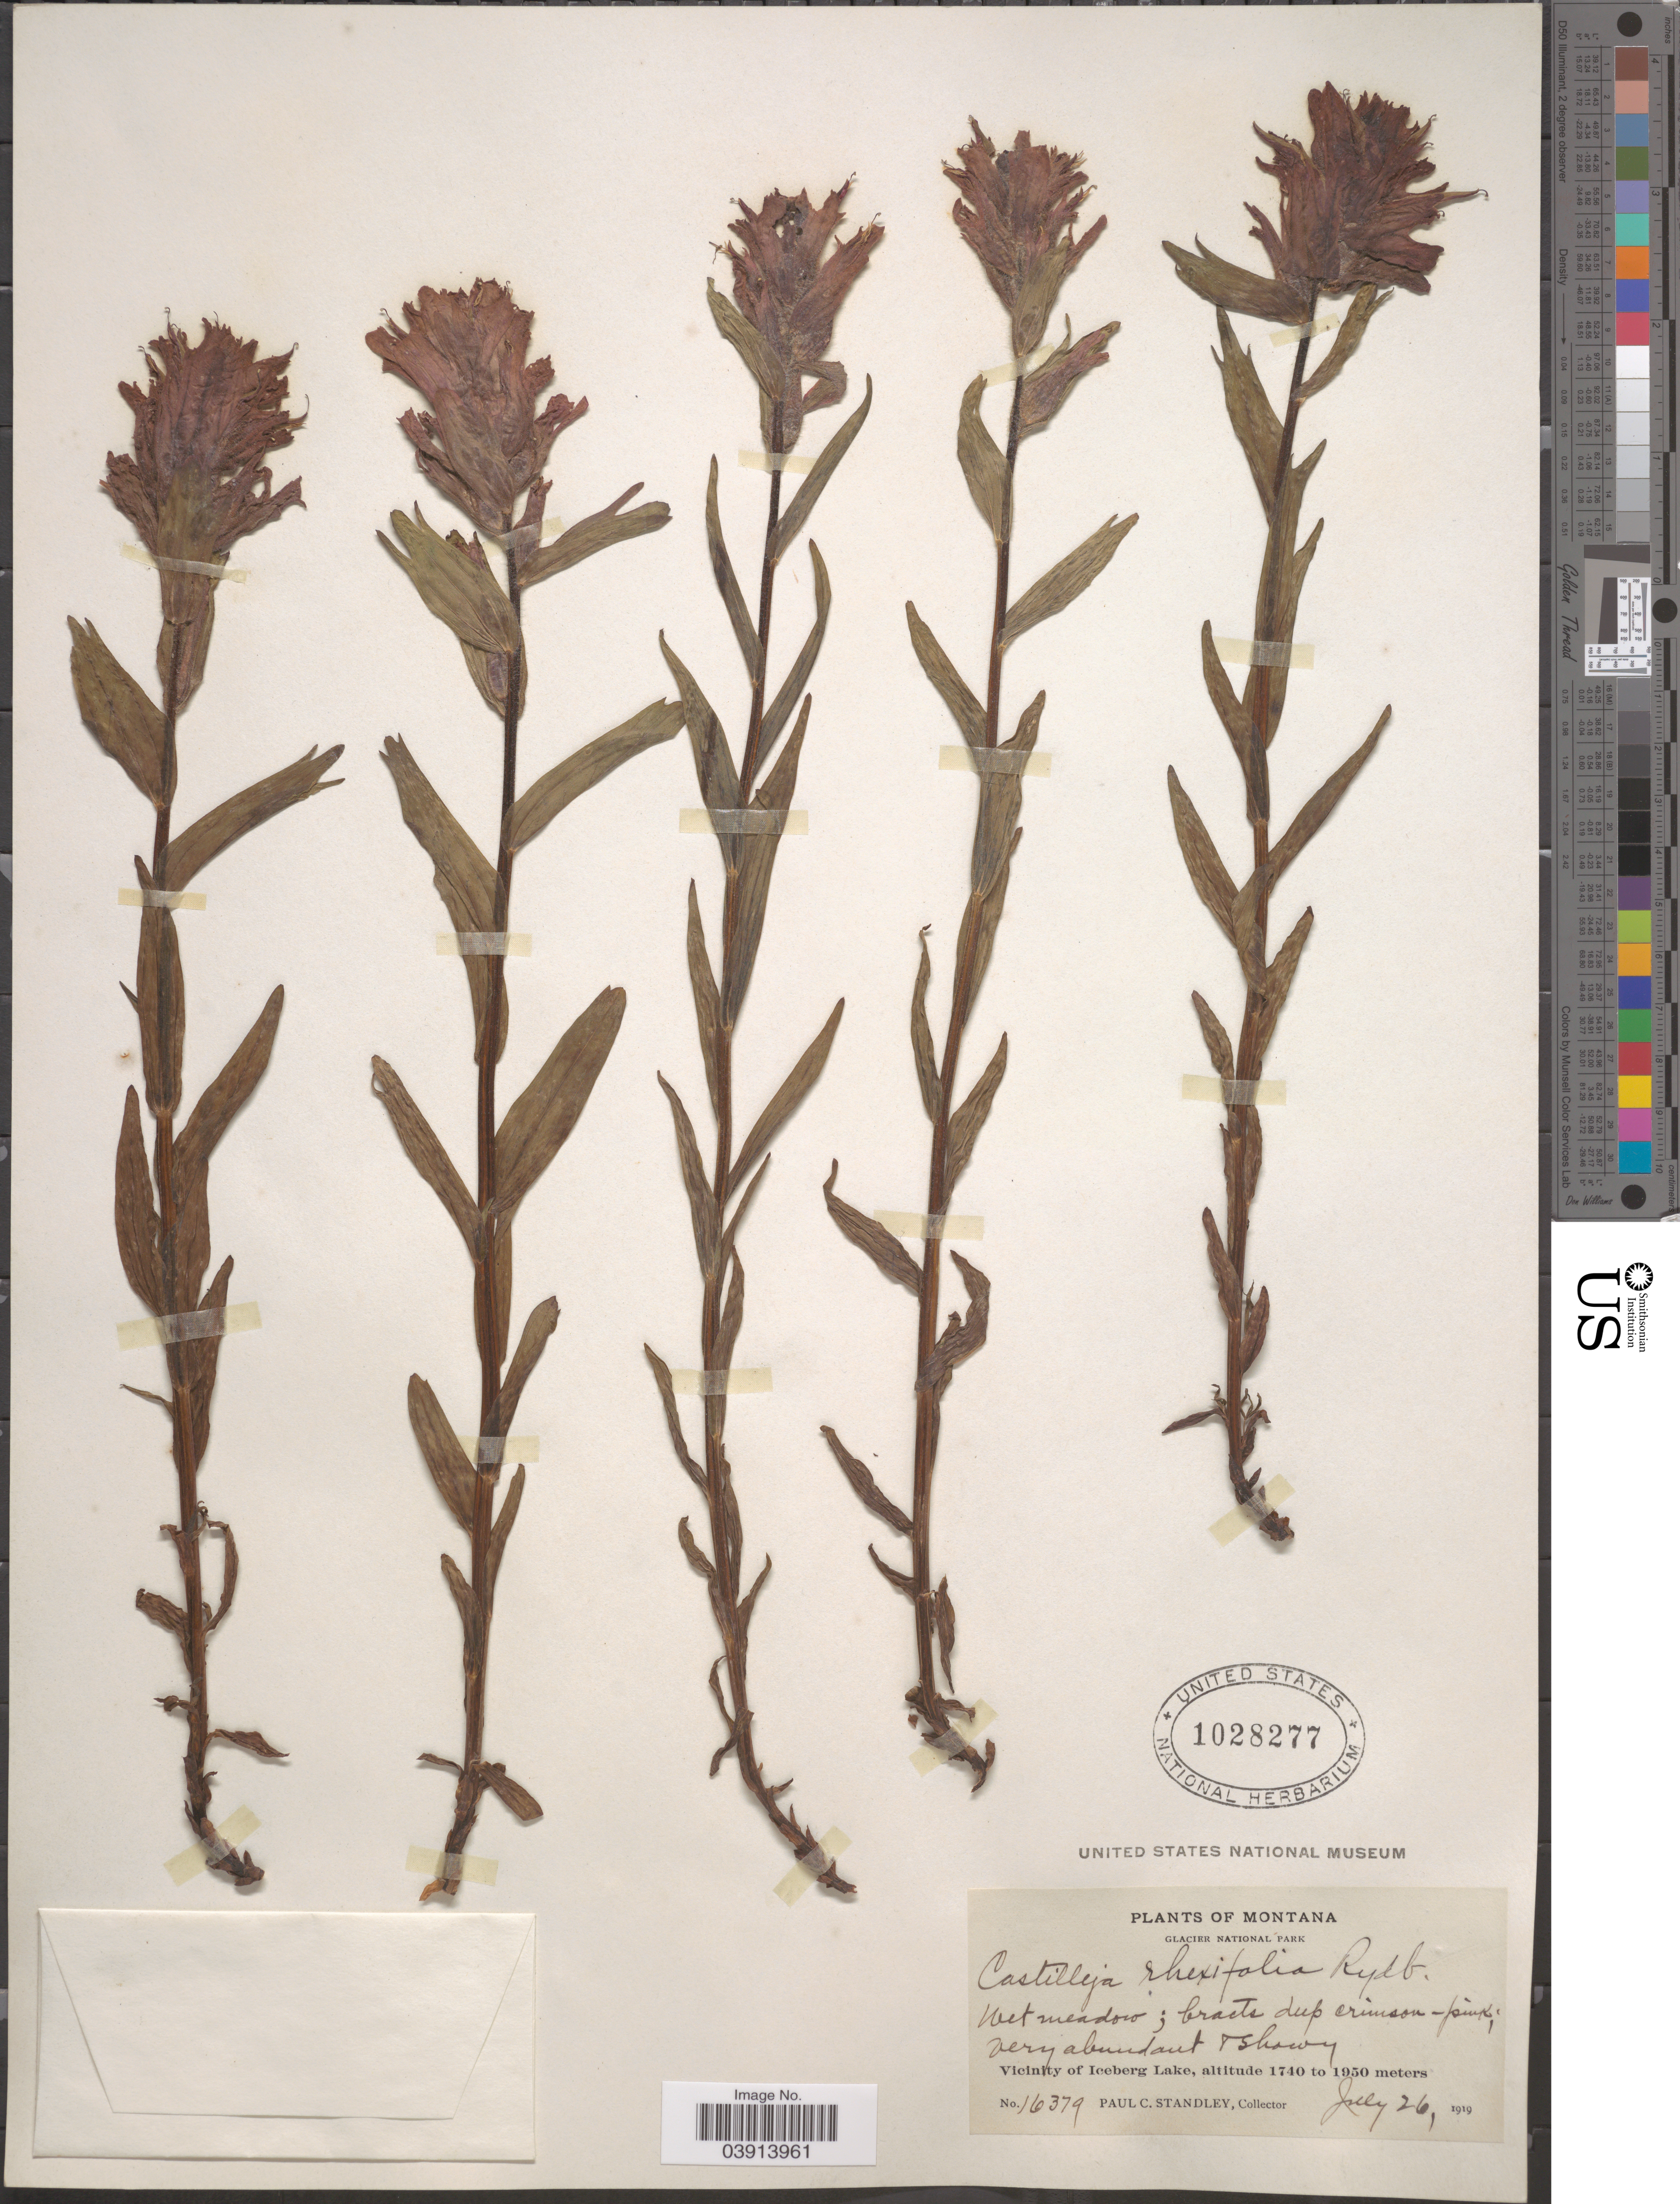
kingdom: Plantae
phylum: Tracheophyta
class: Magnoliopsida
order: Lamiales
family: Orobanchaceae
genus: Castilleja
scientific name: Castilleja rhexiifolia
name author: Rydb.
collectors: P. C. Standley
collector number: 16379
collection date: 1919-07-26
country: United States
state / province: Montana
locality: Glacier National Park. Vicinity of Iceberg Lake.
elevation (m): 1740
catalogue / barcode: US 1028277